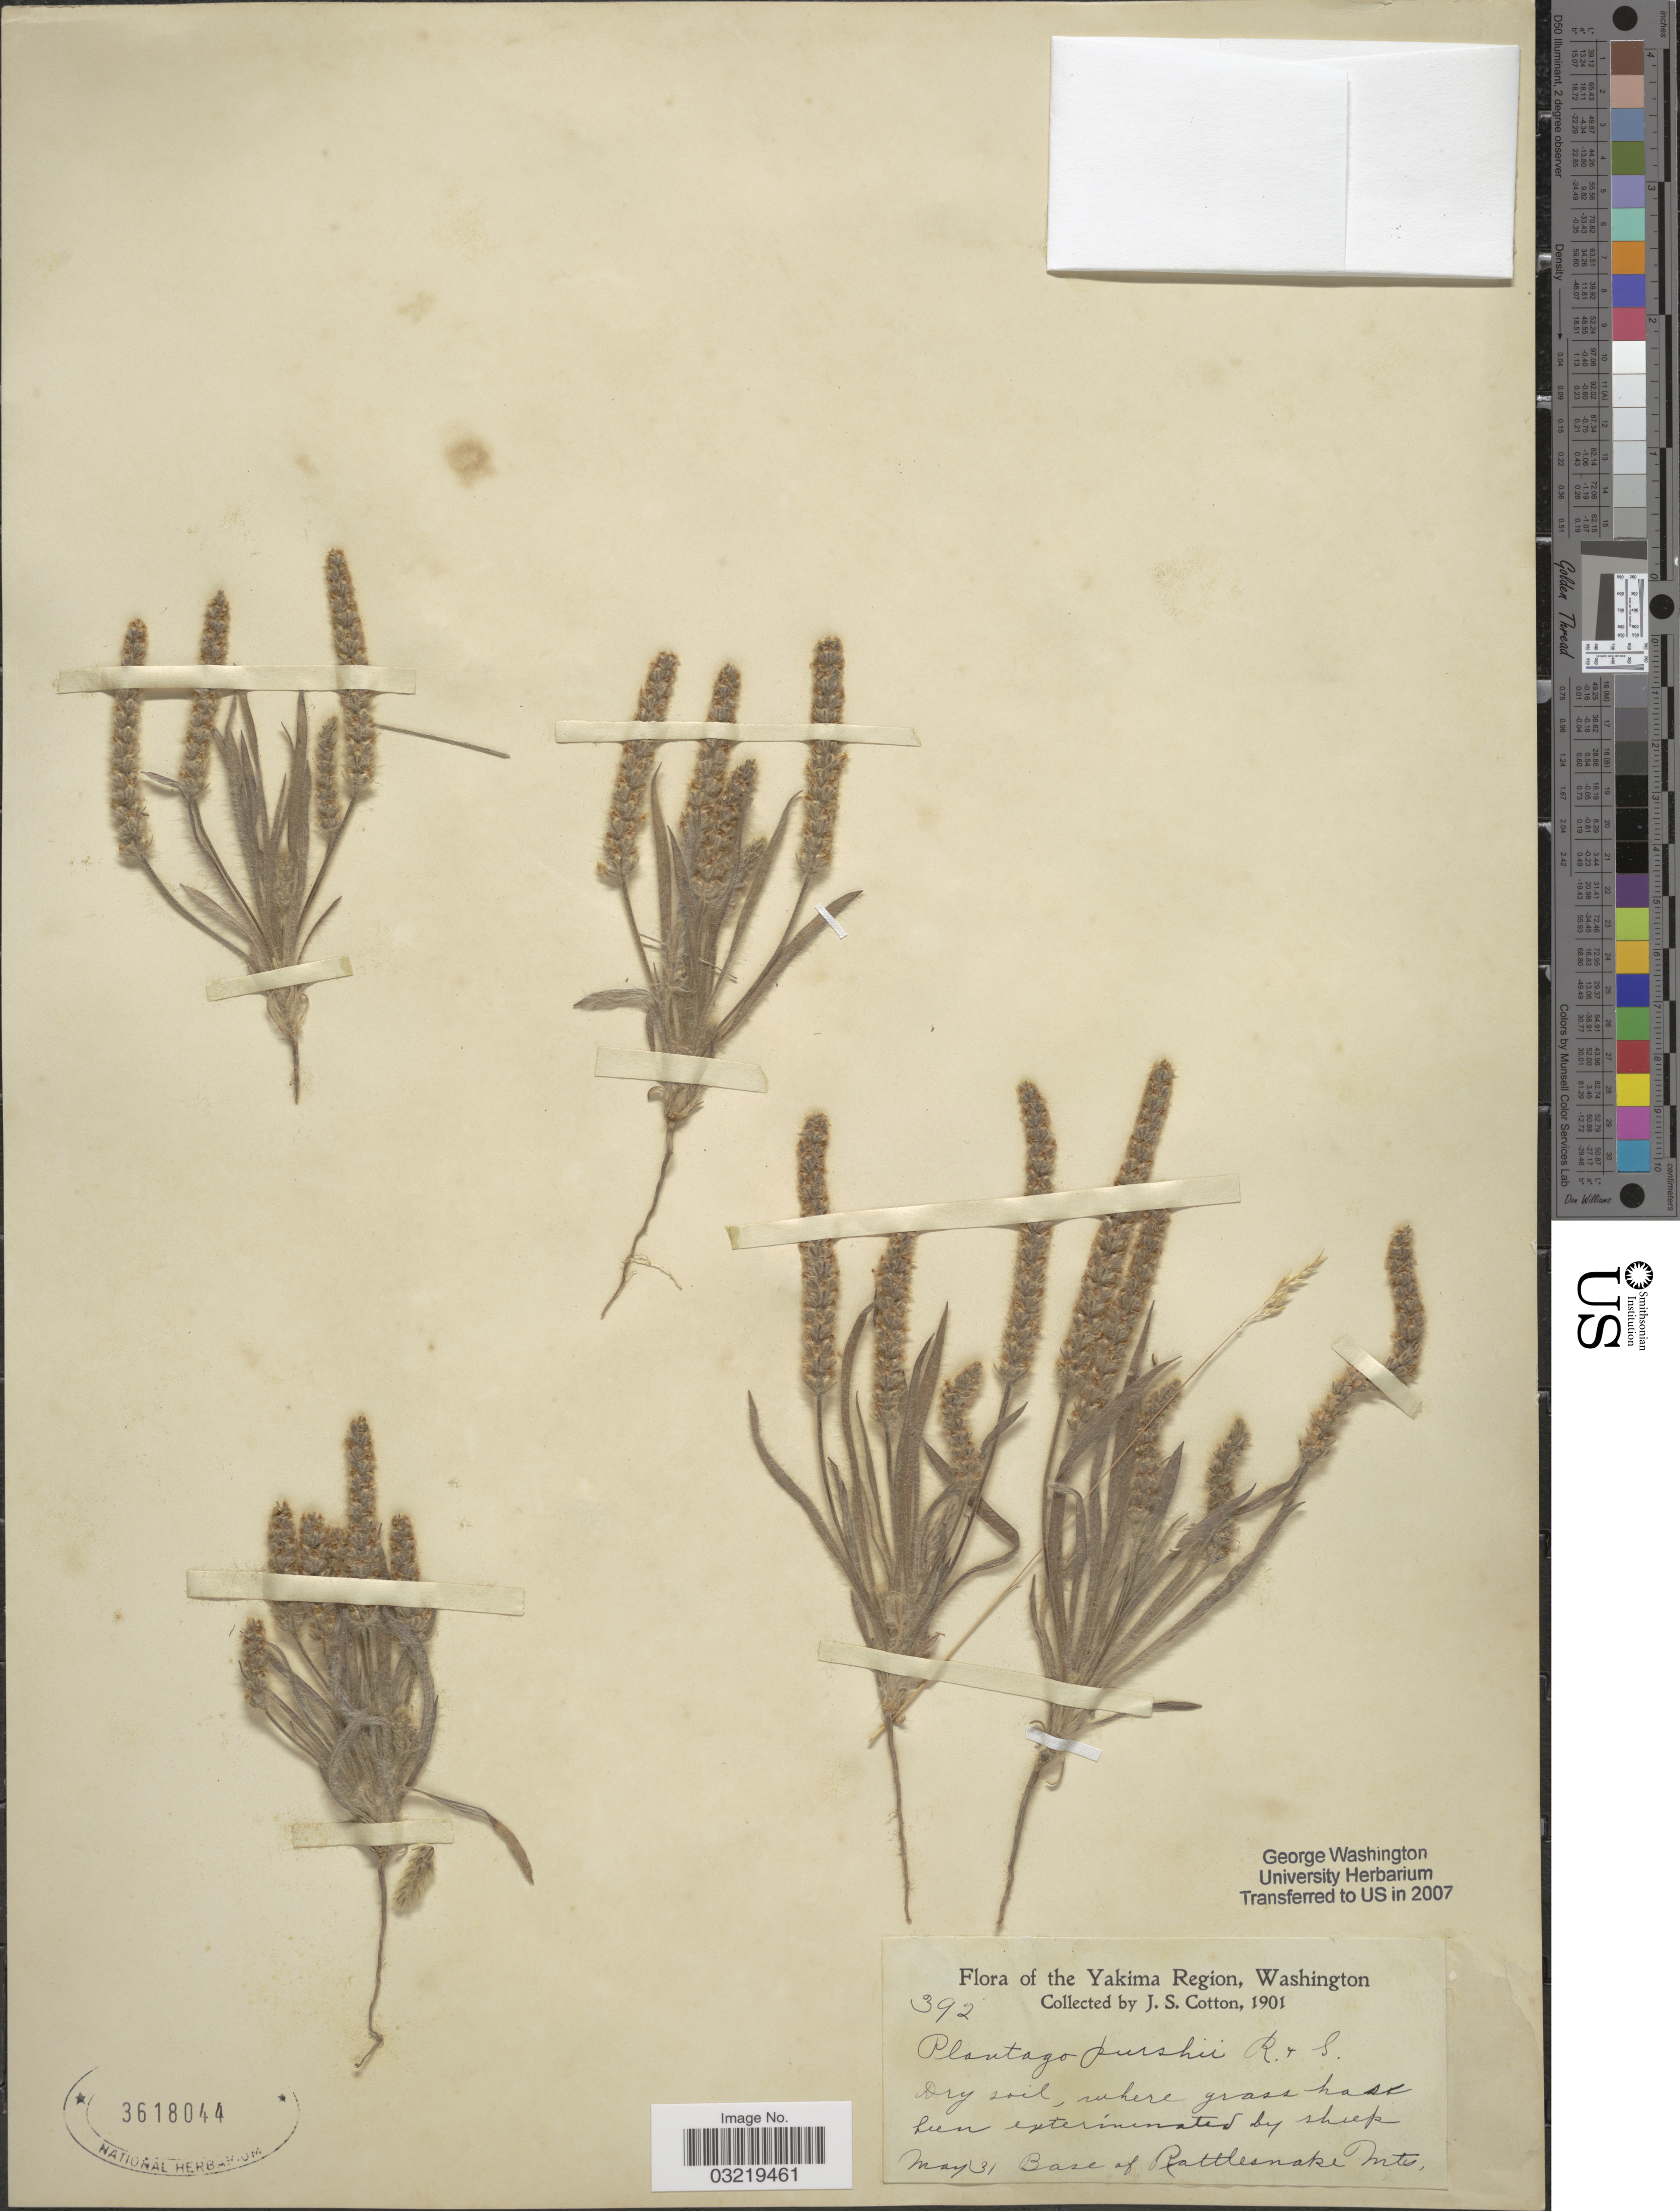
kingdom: Plantae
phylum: Tracheophyta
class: Magnoliopsida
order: Lamiales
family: Plantaginaceae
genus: Plantago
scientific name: Plantago patagonica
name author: Jacq.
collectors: J. S. Cotton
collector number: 392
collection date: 1901-05-31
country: United States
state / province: Washington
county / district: Yakima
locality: Yakima Region. Base of Rattlesnake Mts.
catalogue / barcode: US 3618044